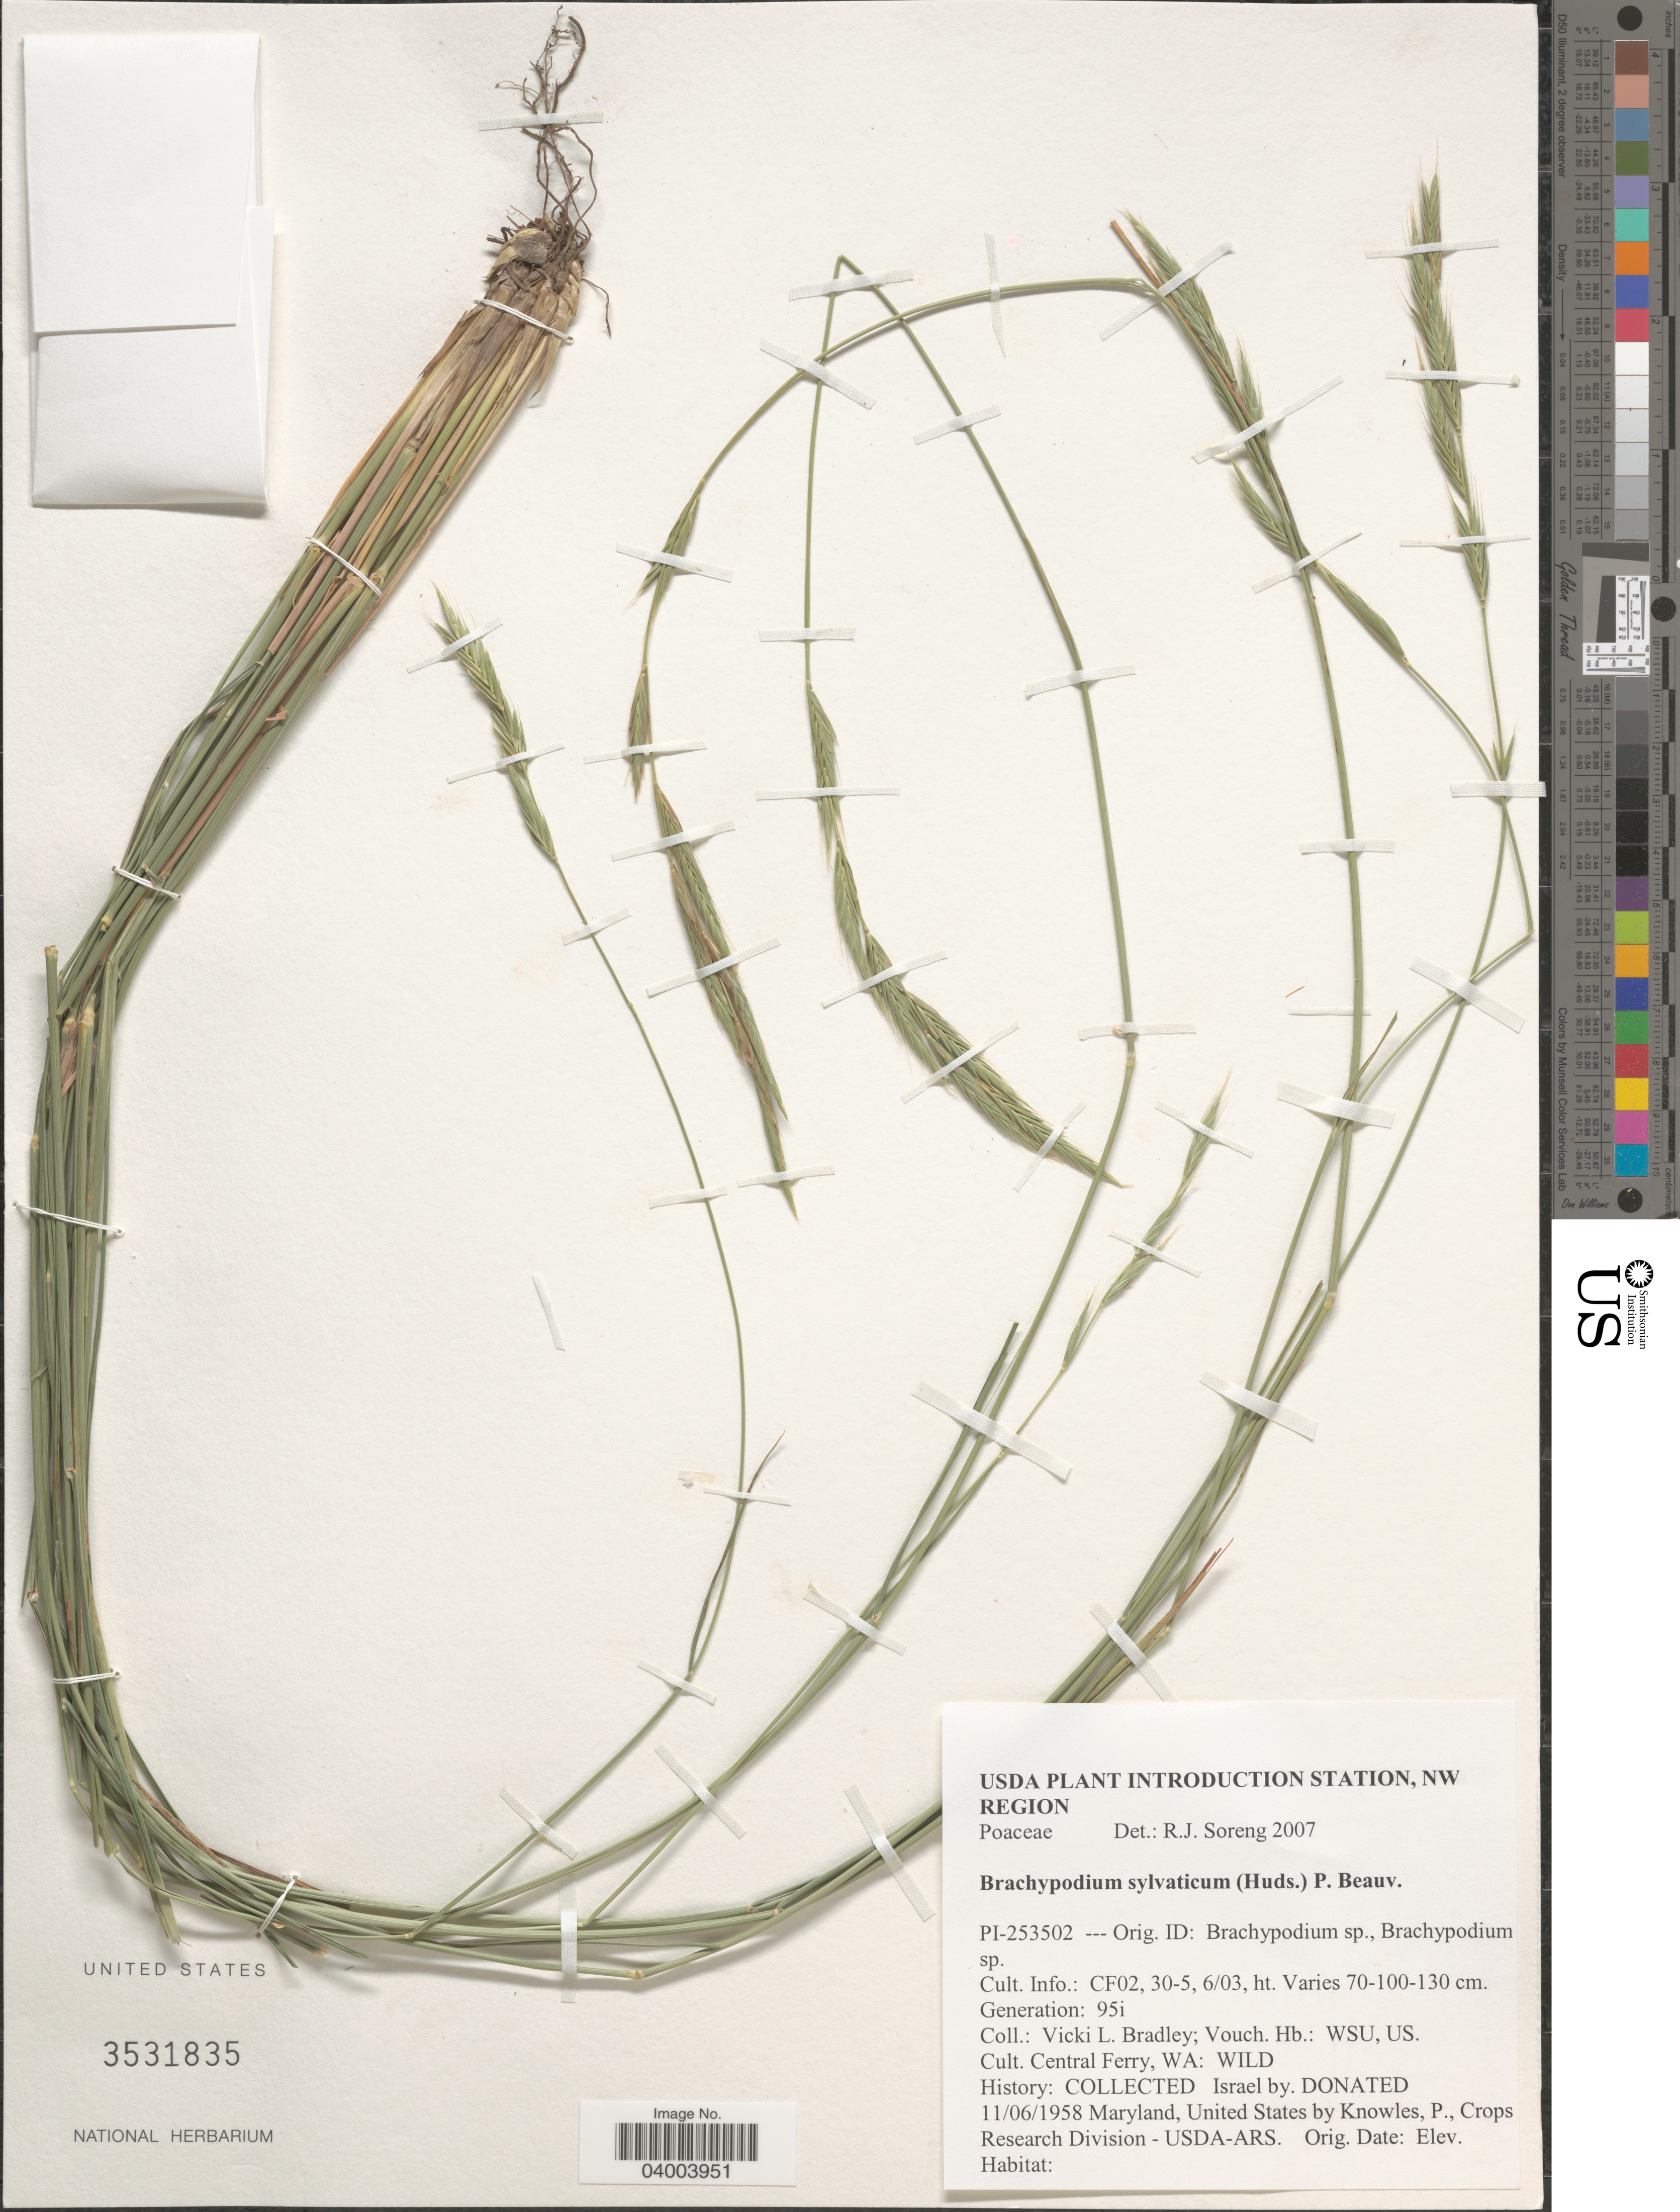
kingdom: Plantae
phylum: Tracheophyta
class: Liliopsida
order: Poales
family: Poaceae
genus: Brachypodium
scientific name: Brachypodium silvaticum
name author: (Huds.) P. Beauv.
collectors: V. Bradley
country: United States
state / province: Washington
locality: Central Ferry.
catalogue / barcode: US 3531835